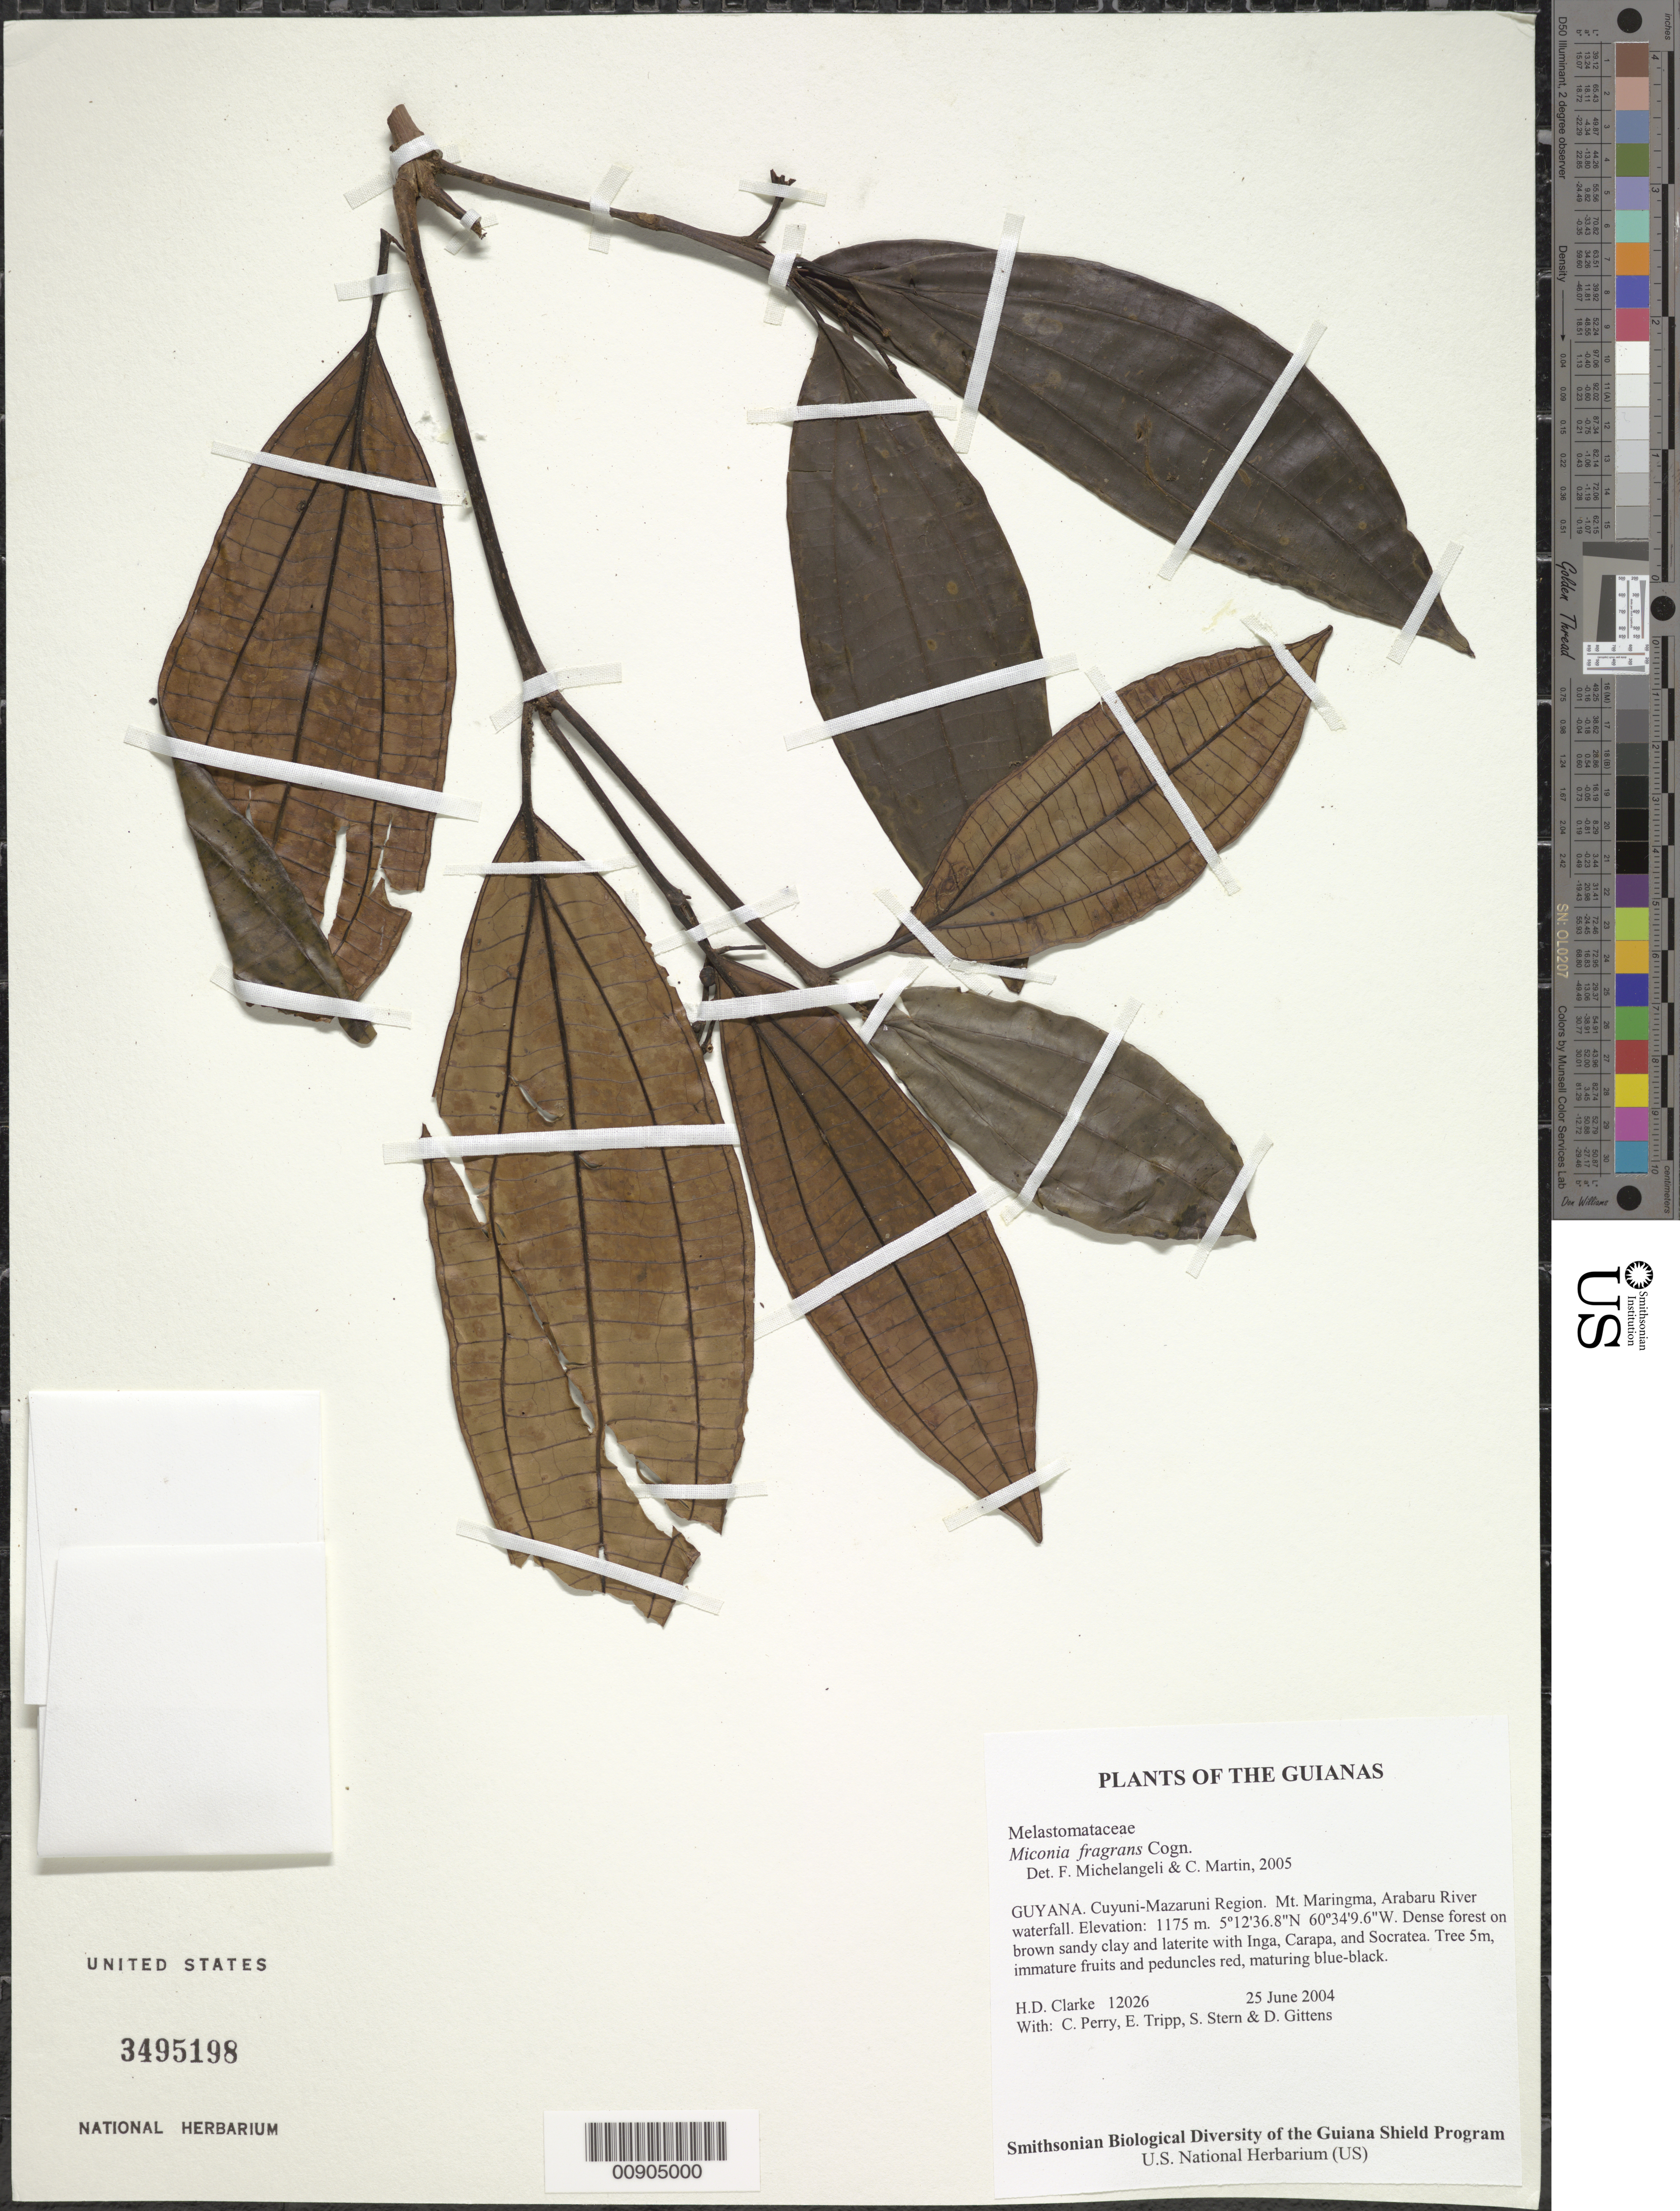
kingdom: Plantae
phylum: Tracheophyta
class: Magnoliopsida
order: Myrtales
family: Melastomataceae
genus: Miconia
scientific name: Miconia fragrans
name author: Cogn.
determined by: Michelangeli, F. A.; Martin, C.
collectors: H. D. Clarke, C. Perry, E. Tripp, S. R. Stern & D. Gittens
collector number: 12026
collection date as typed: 25 June 2004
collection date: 2004-06-25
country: Guyana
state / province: Cuyuni-Mazaruni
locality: Mt. Maringma, Arabaru River waterfall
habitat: Dense forest on brown sandy clay and laterite with Inga, Carapa, and Socratea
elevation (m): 1175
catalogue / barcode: US 3495198